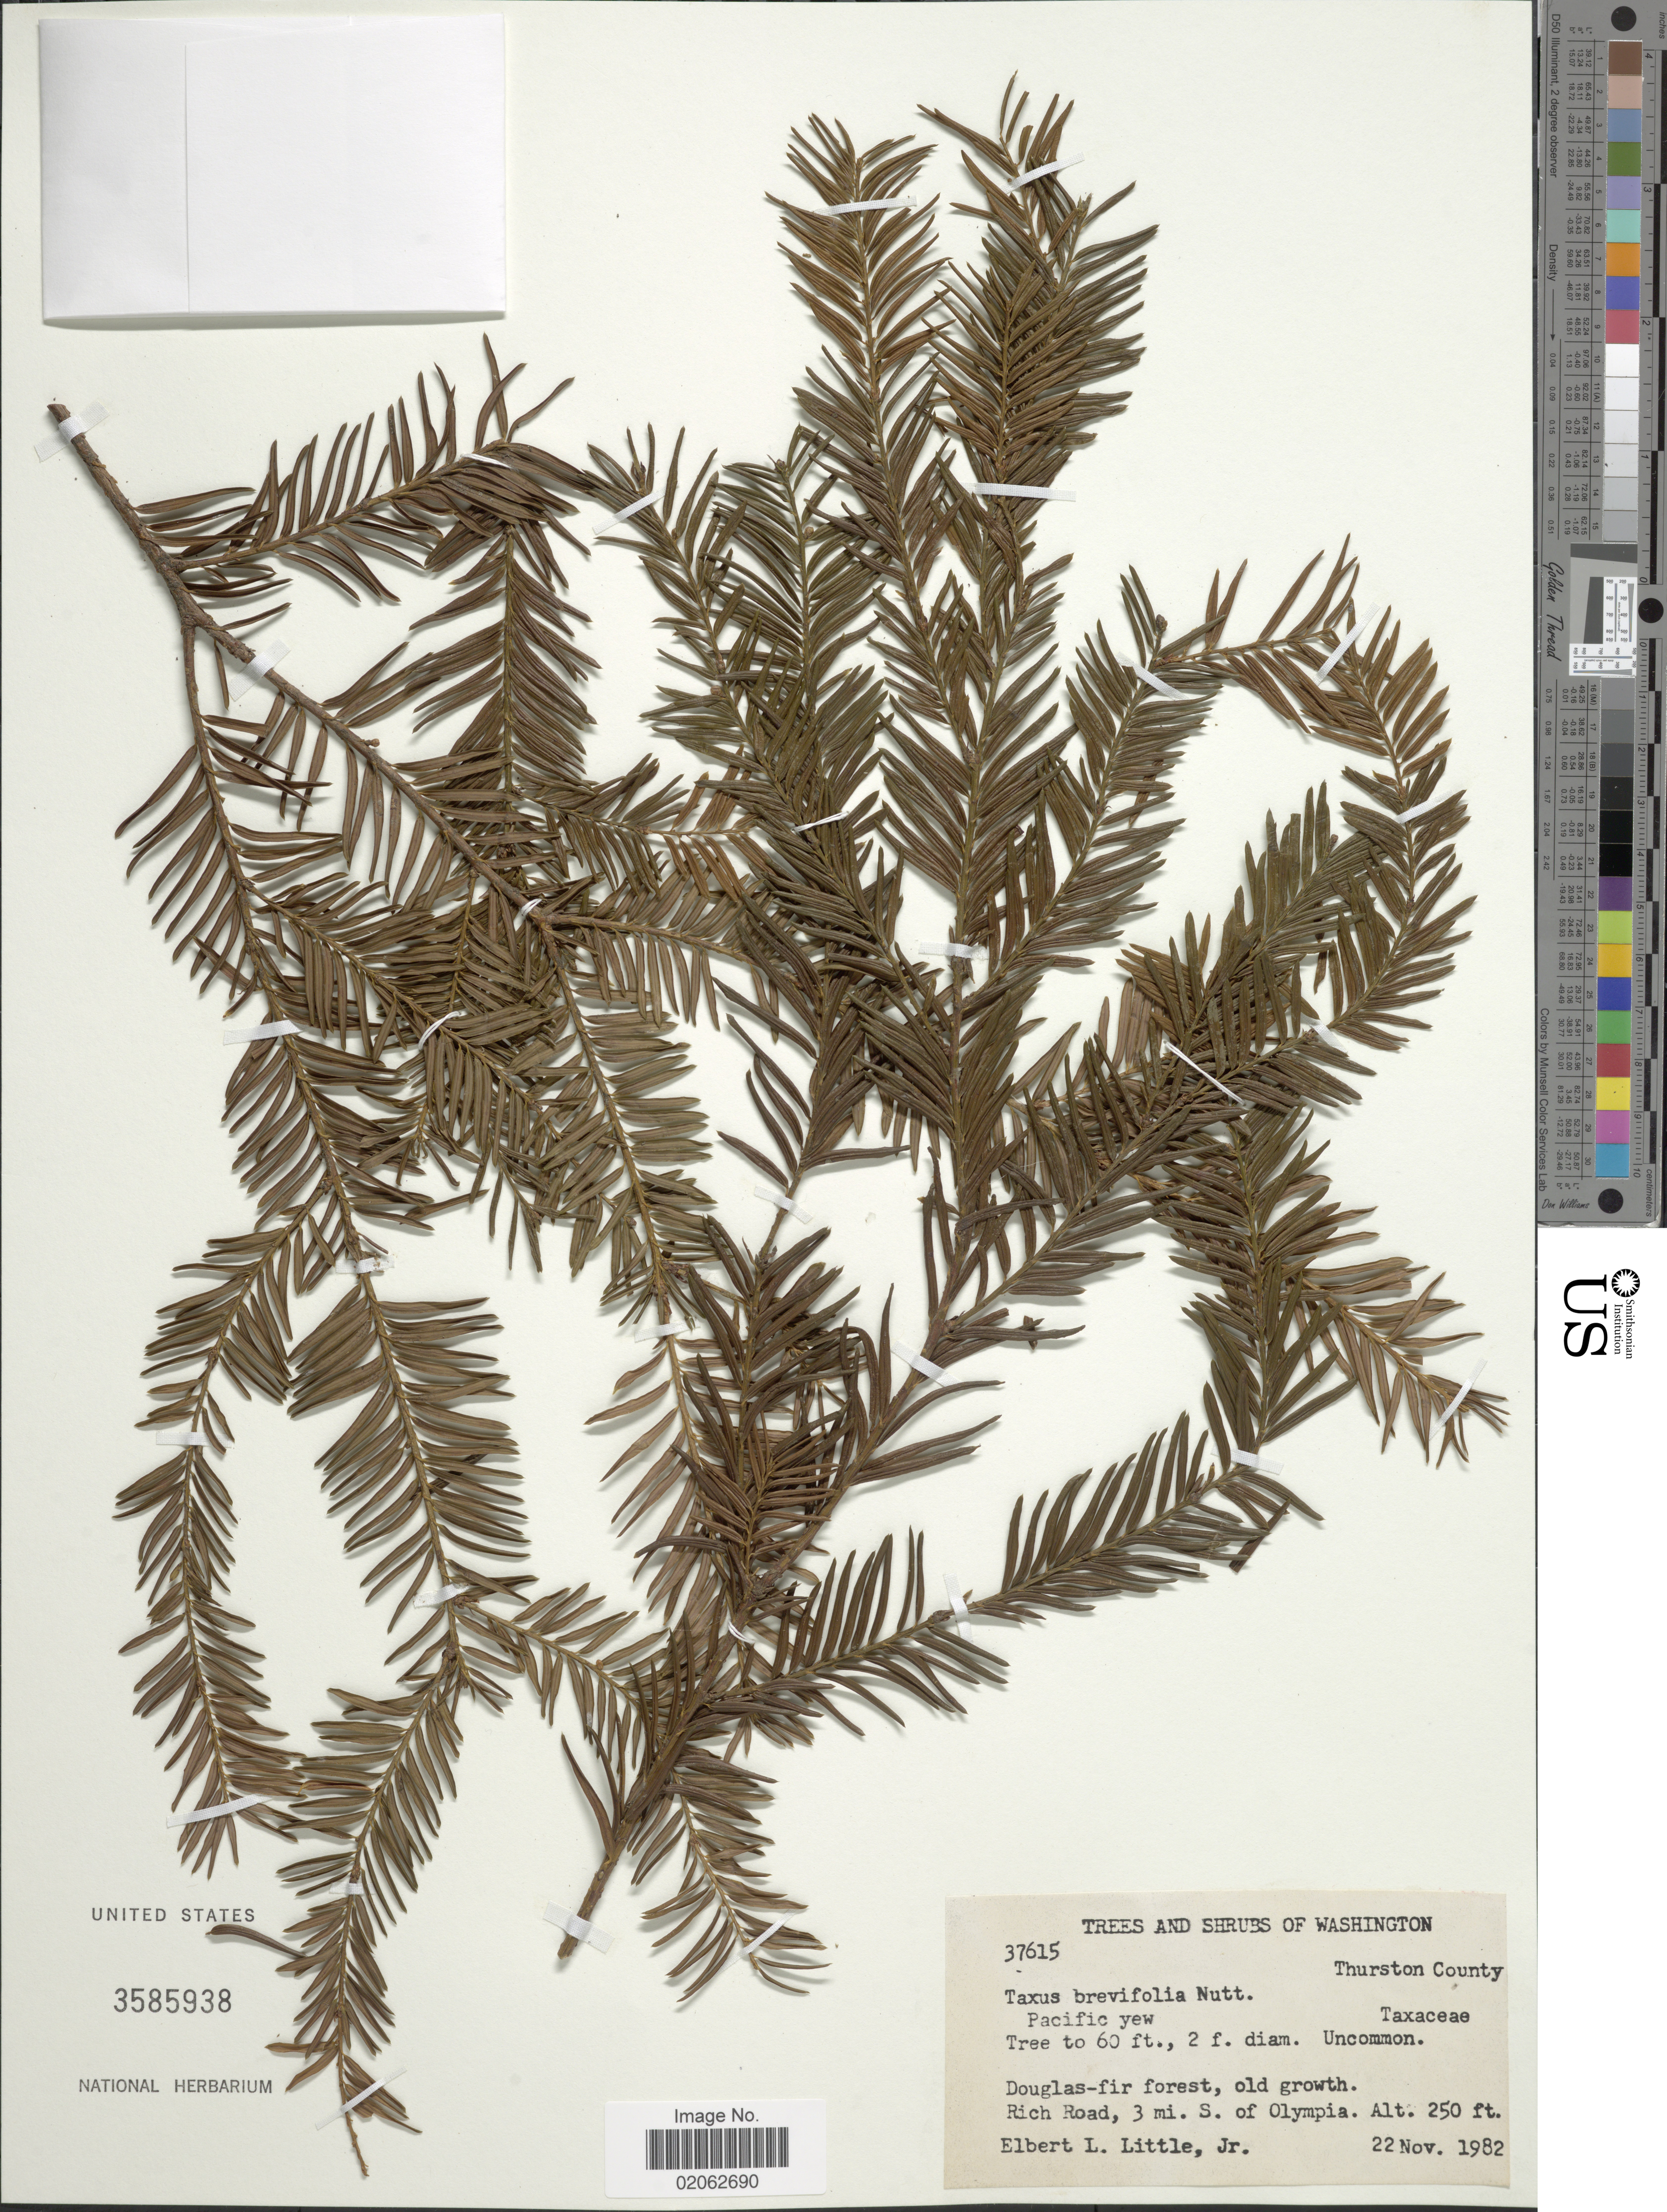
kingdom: Plantae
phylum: Tracheophyta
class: Pinopsida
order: Pinales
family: Taxaceae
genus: Taxus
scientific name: Taxus brevifolia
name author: Nutt.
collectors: E. L. Little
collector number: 37615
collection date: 1982-11-22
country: United States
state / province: Washington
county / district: Thurston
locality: Thurston County, Rich Road, 3 mi. S. of Olympia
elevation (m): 76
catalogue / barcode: US 3585938